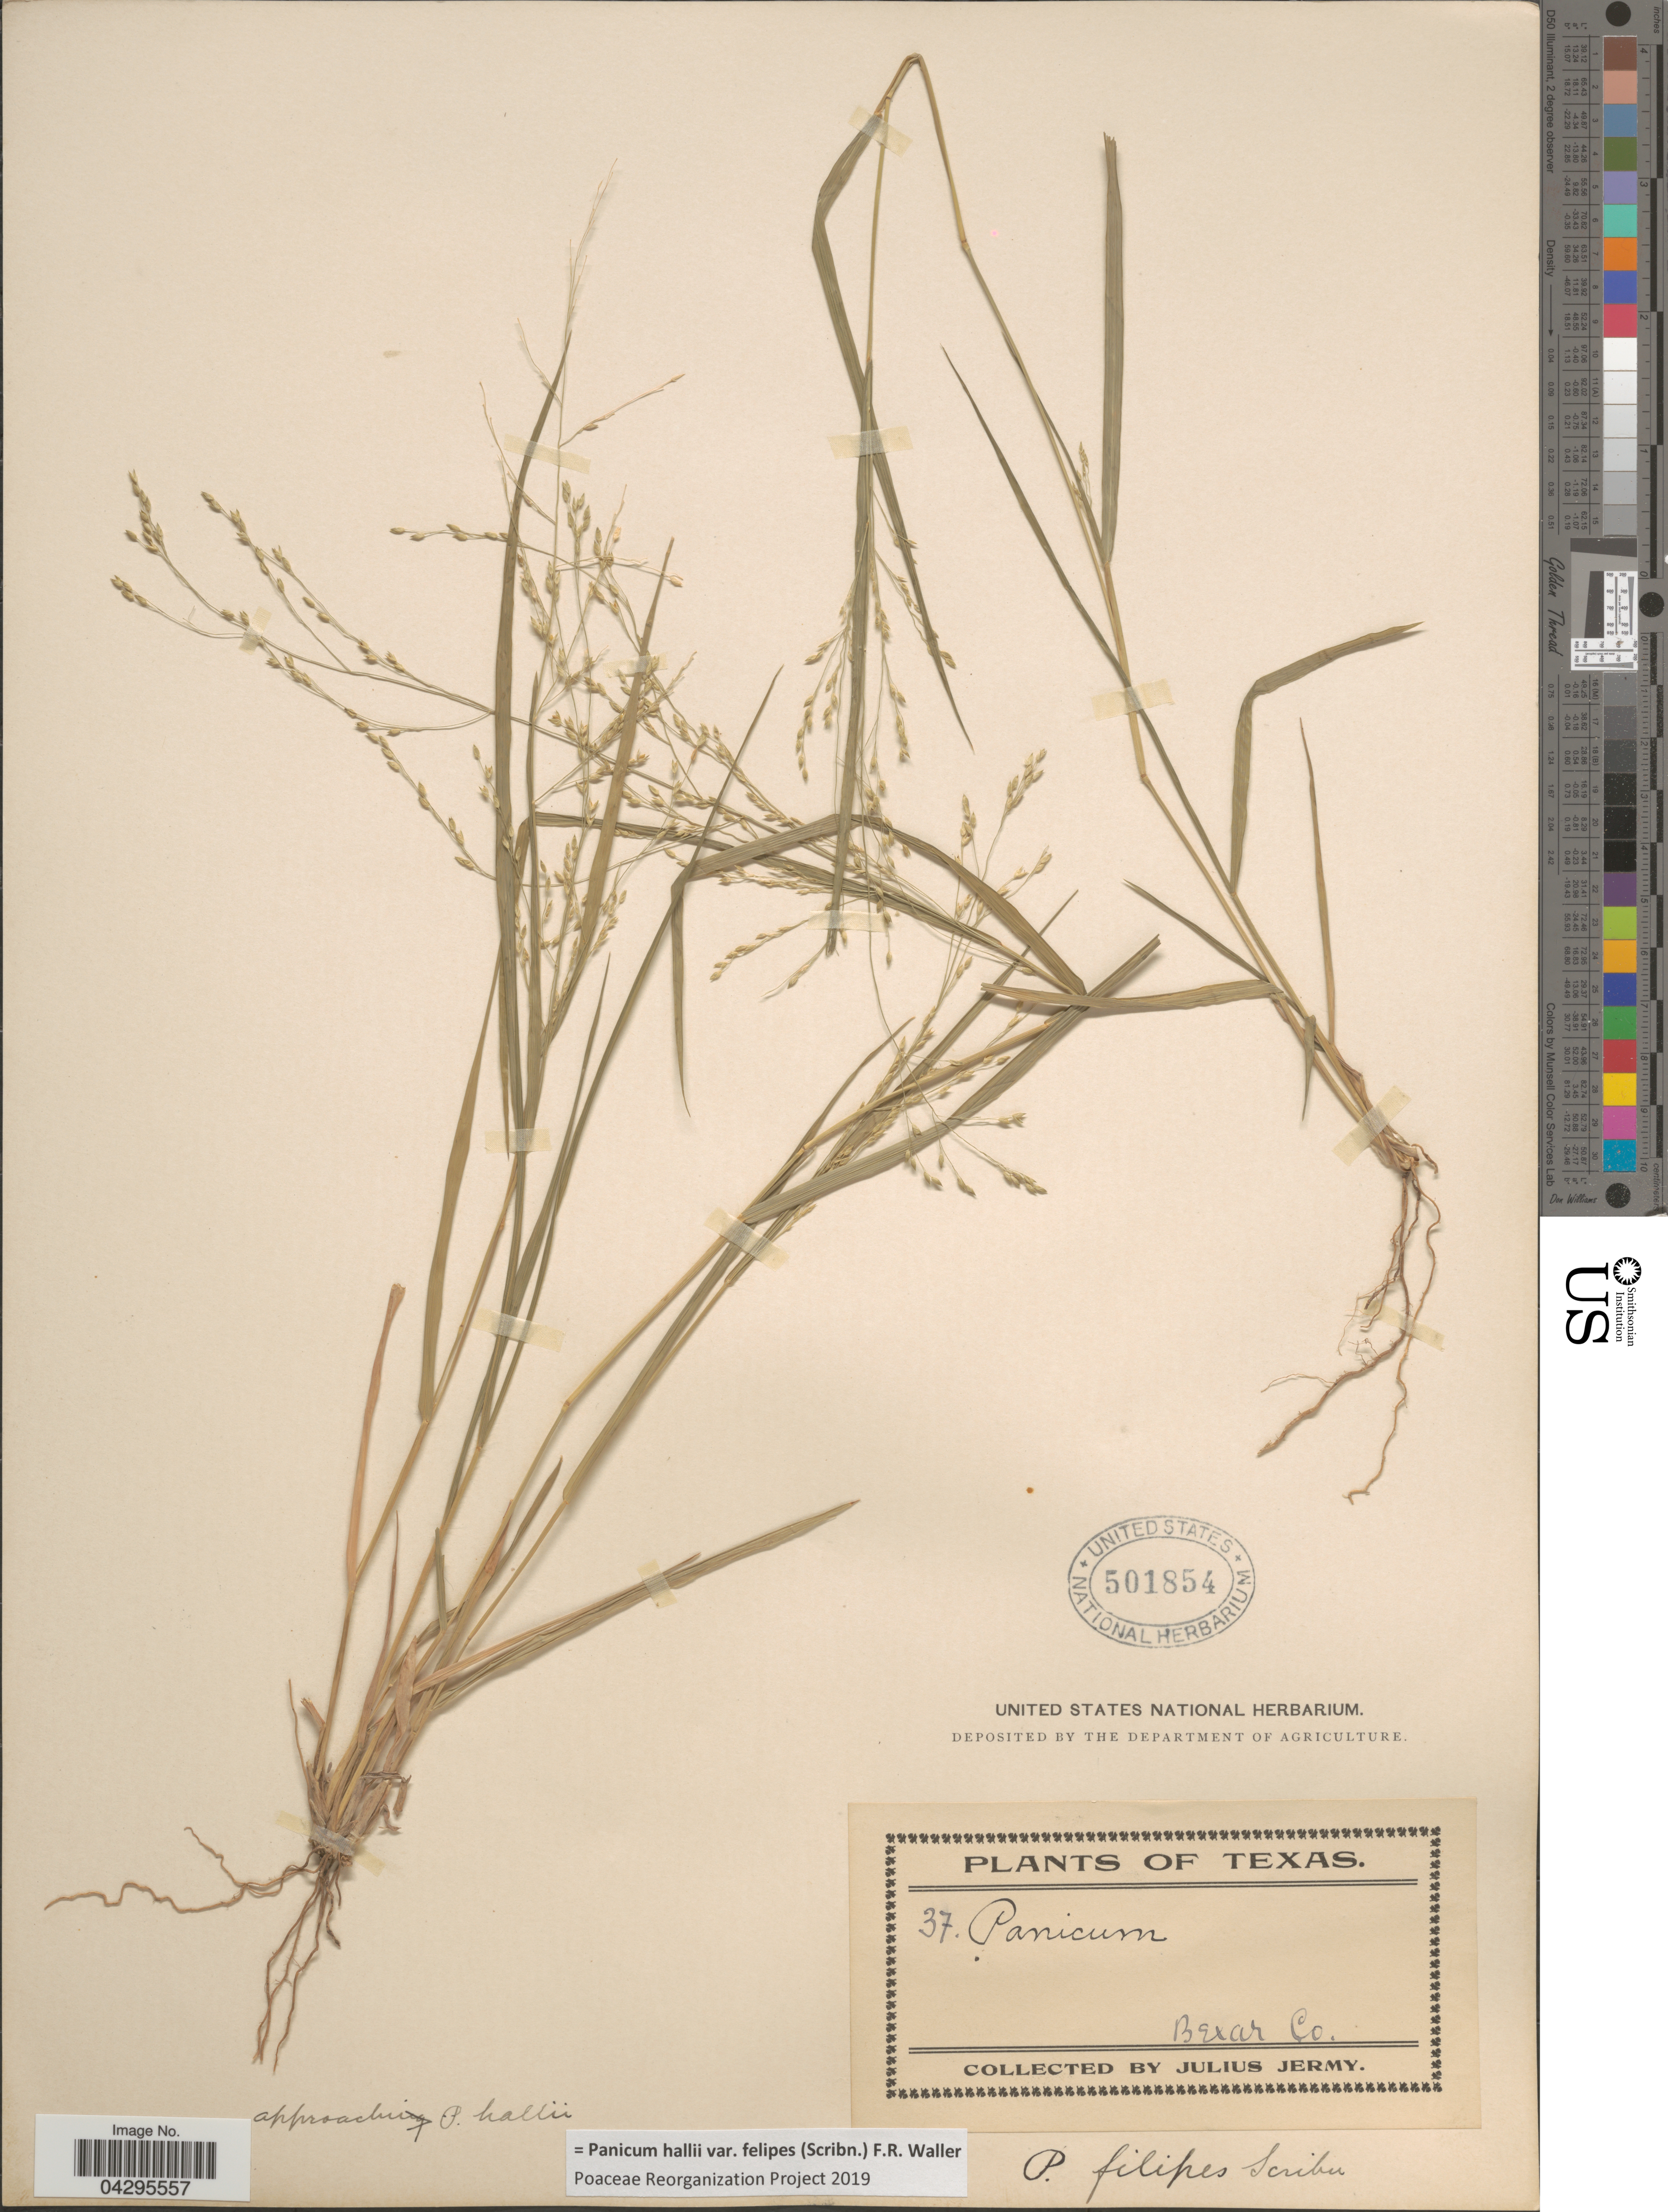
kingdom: Plantae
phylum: Tracheophyta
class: Liliopsida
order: Poales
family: Poaceae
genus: Panicum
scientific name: Panicum hallii var. felipes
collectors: J. Jermy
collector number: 37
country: United States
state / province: Texas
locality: Bexar Co.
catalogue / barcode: US 501854